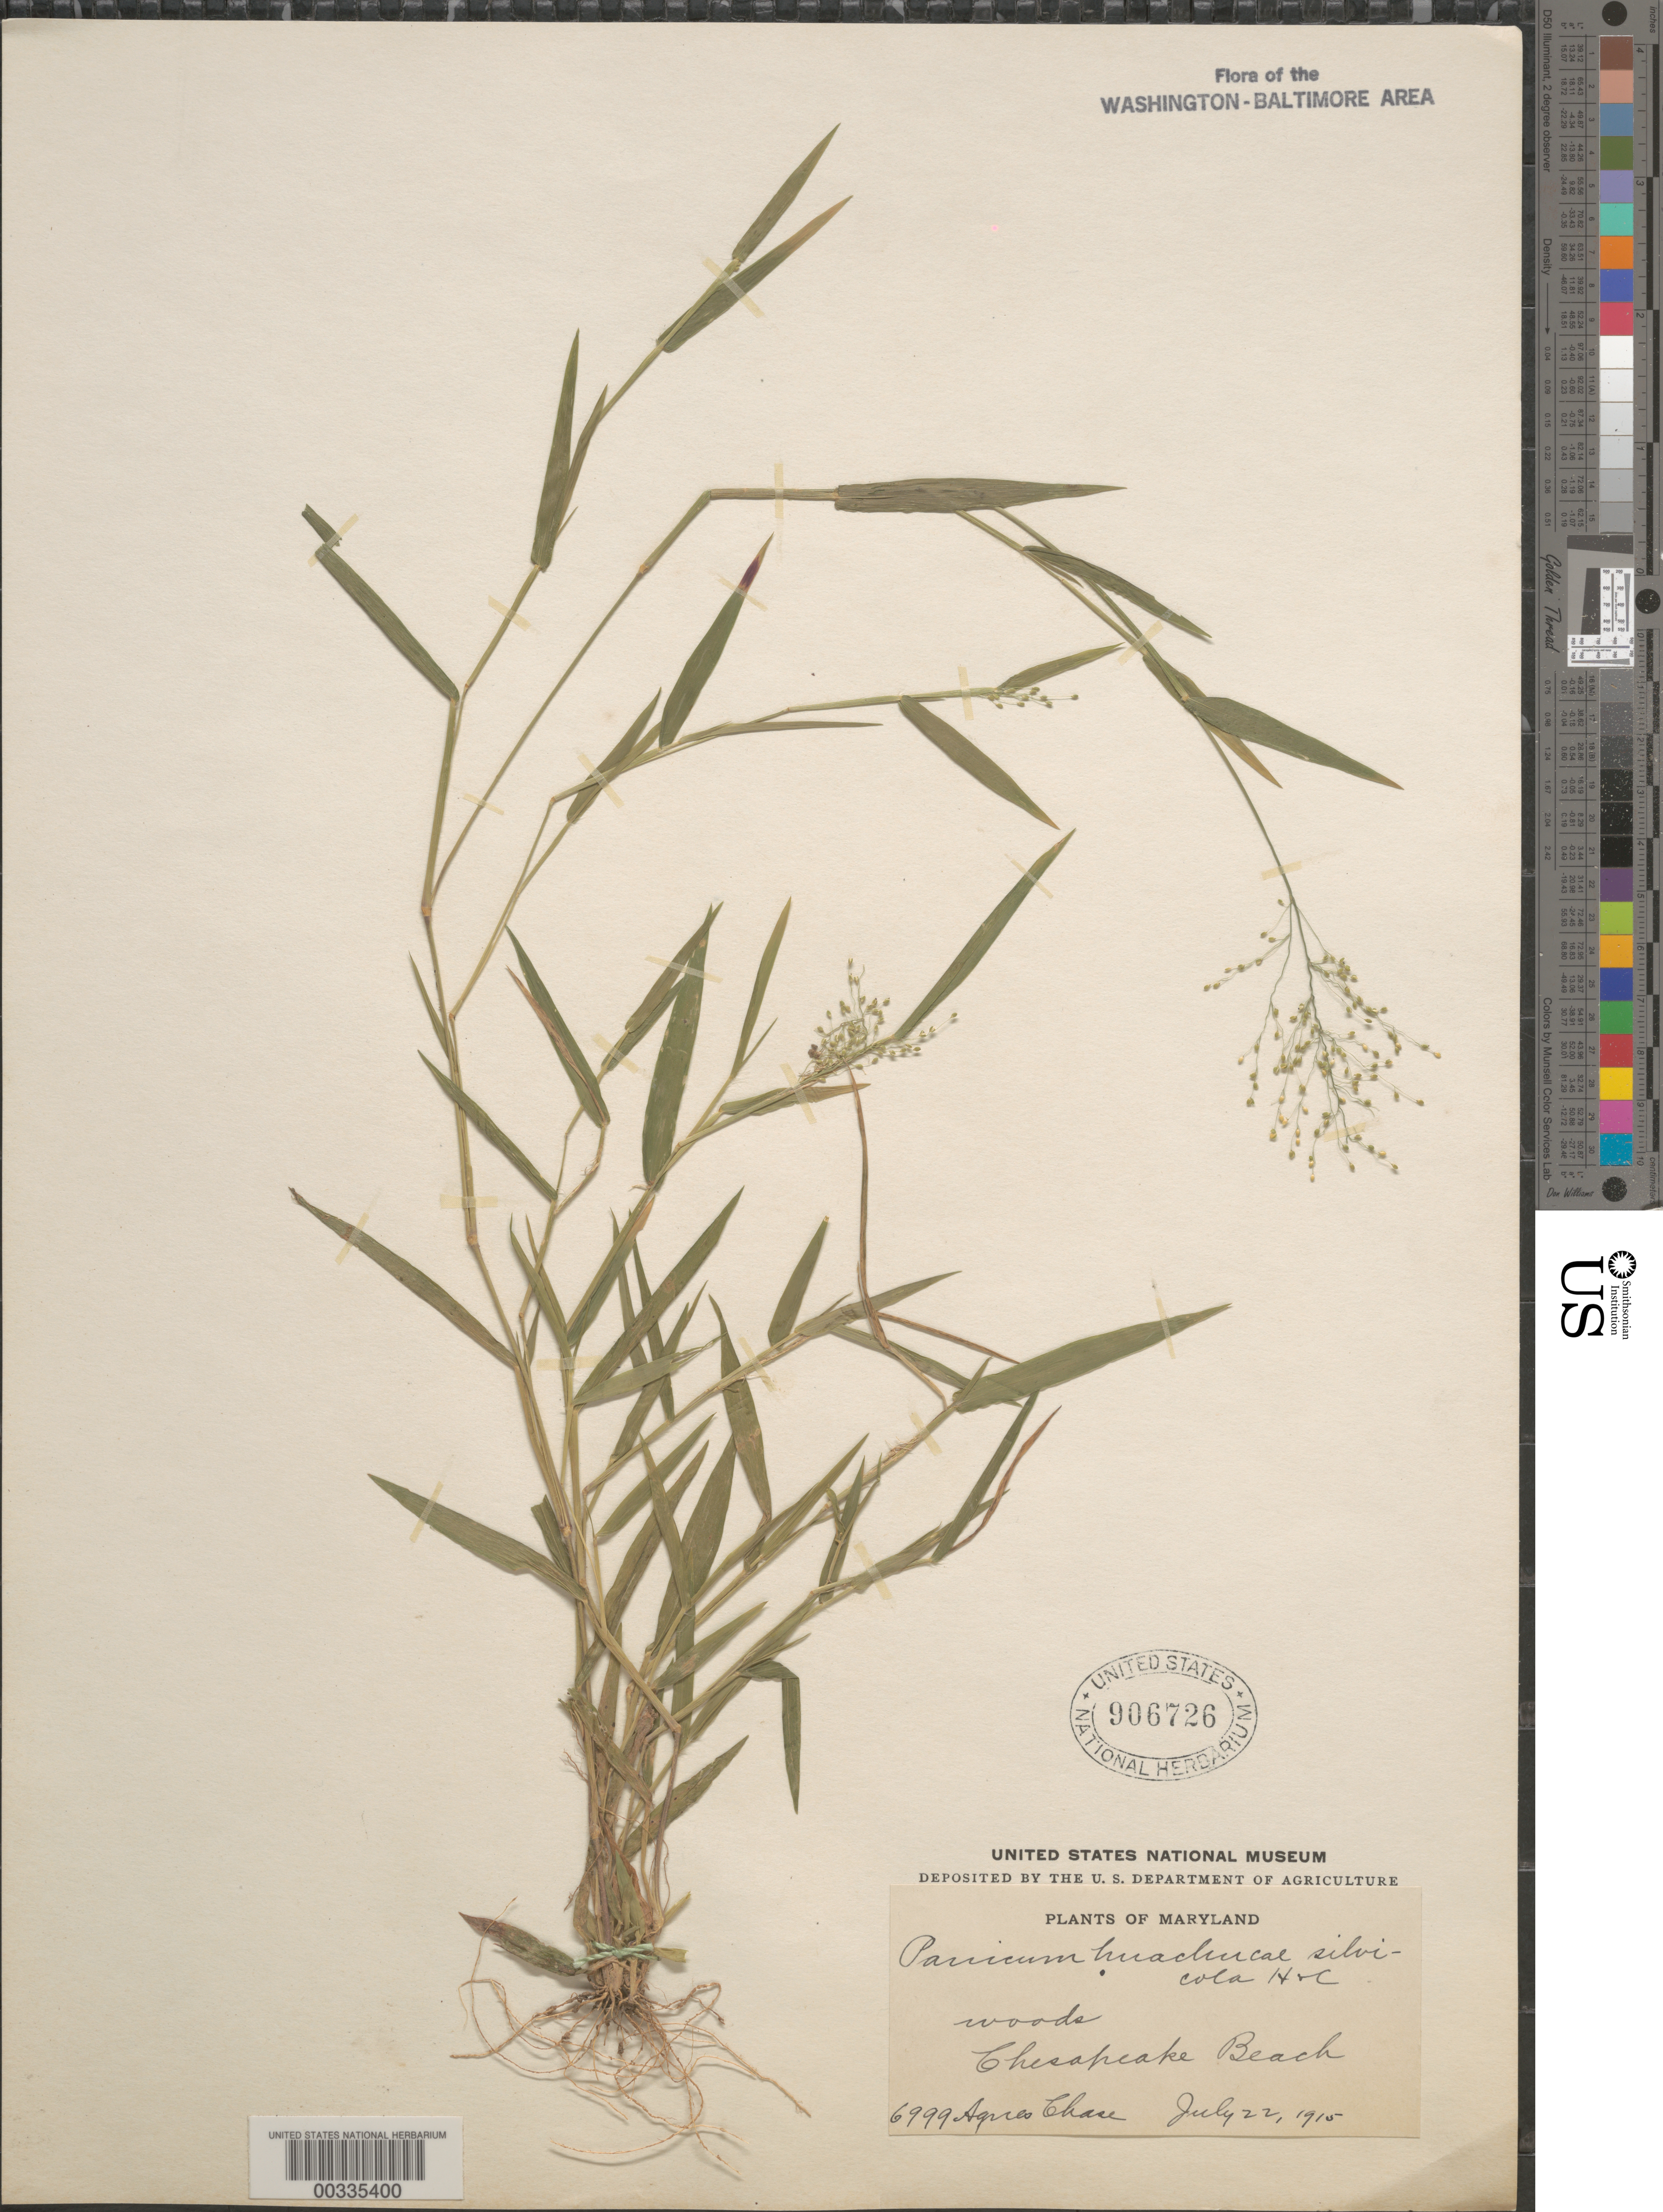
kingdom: Plantae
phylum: Tracheophyta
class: Liliopsida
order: Poales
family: Poaceae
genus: Dichanthelium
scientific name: Dichanthelium acuminatum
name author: (Sw.) Gould & C.A. Clark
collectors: A. Chase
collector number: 6999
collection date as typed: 22 Jul 1915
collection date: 1915-07-22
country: United States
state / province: Maryland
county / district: Calvert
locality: Chesapeake Beach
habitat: Woods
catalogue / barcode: US 906726